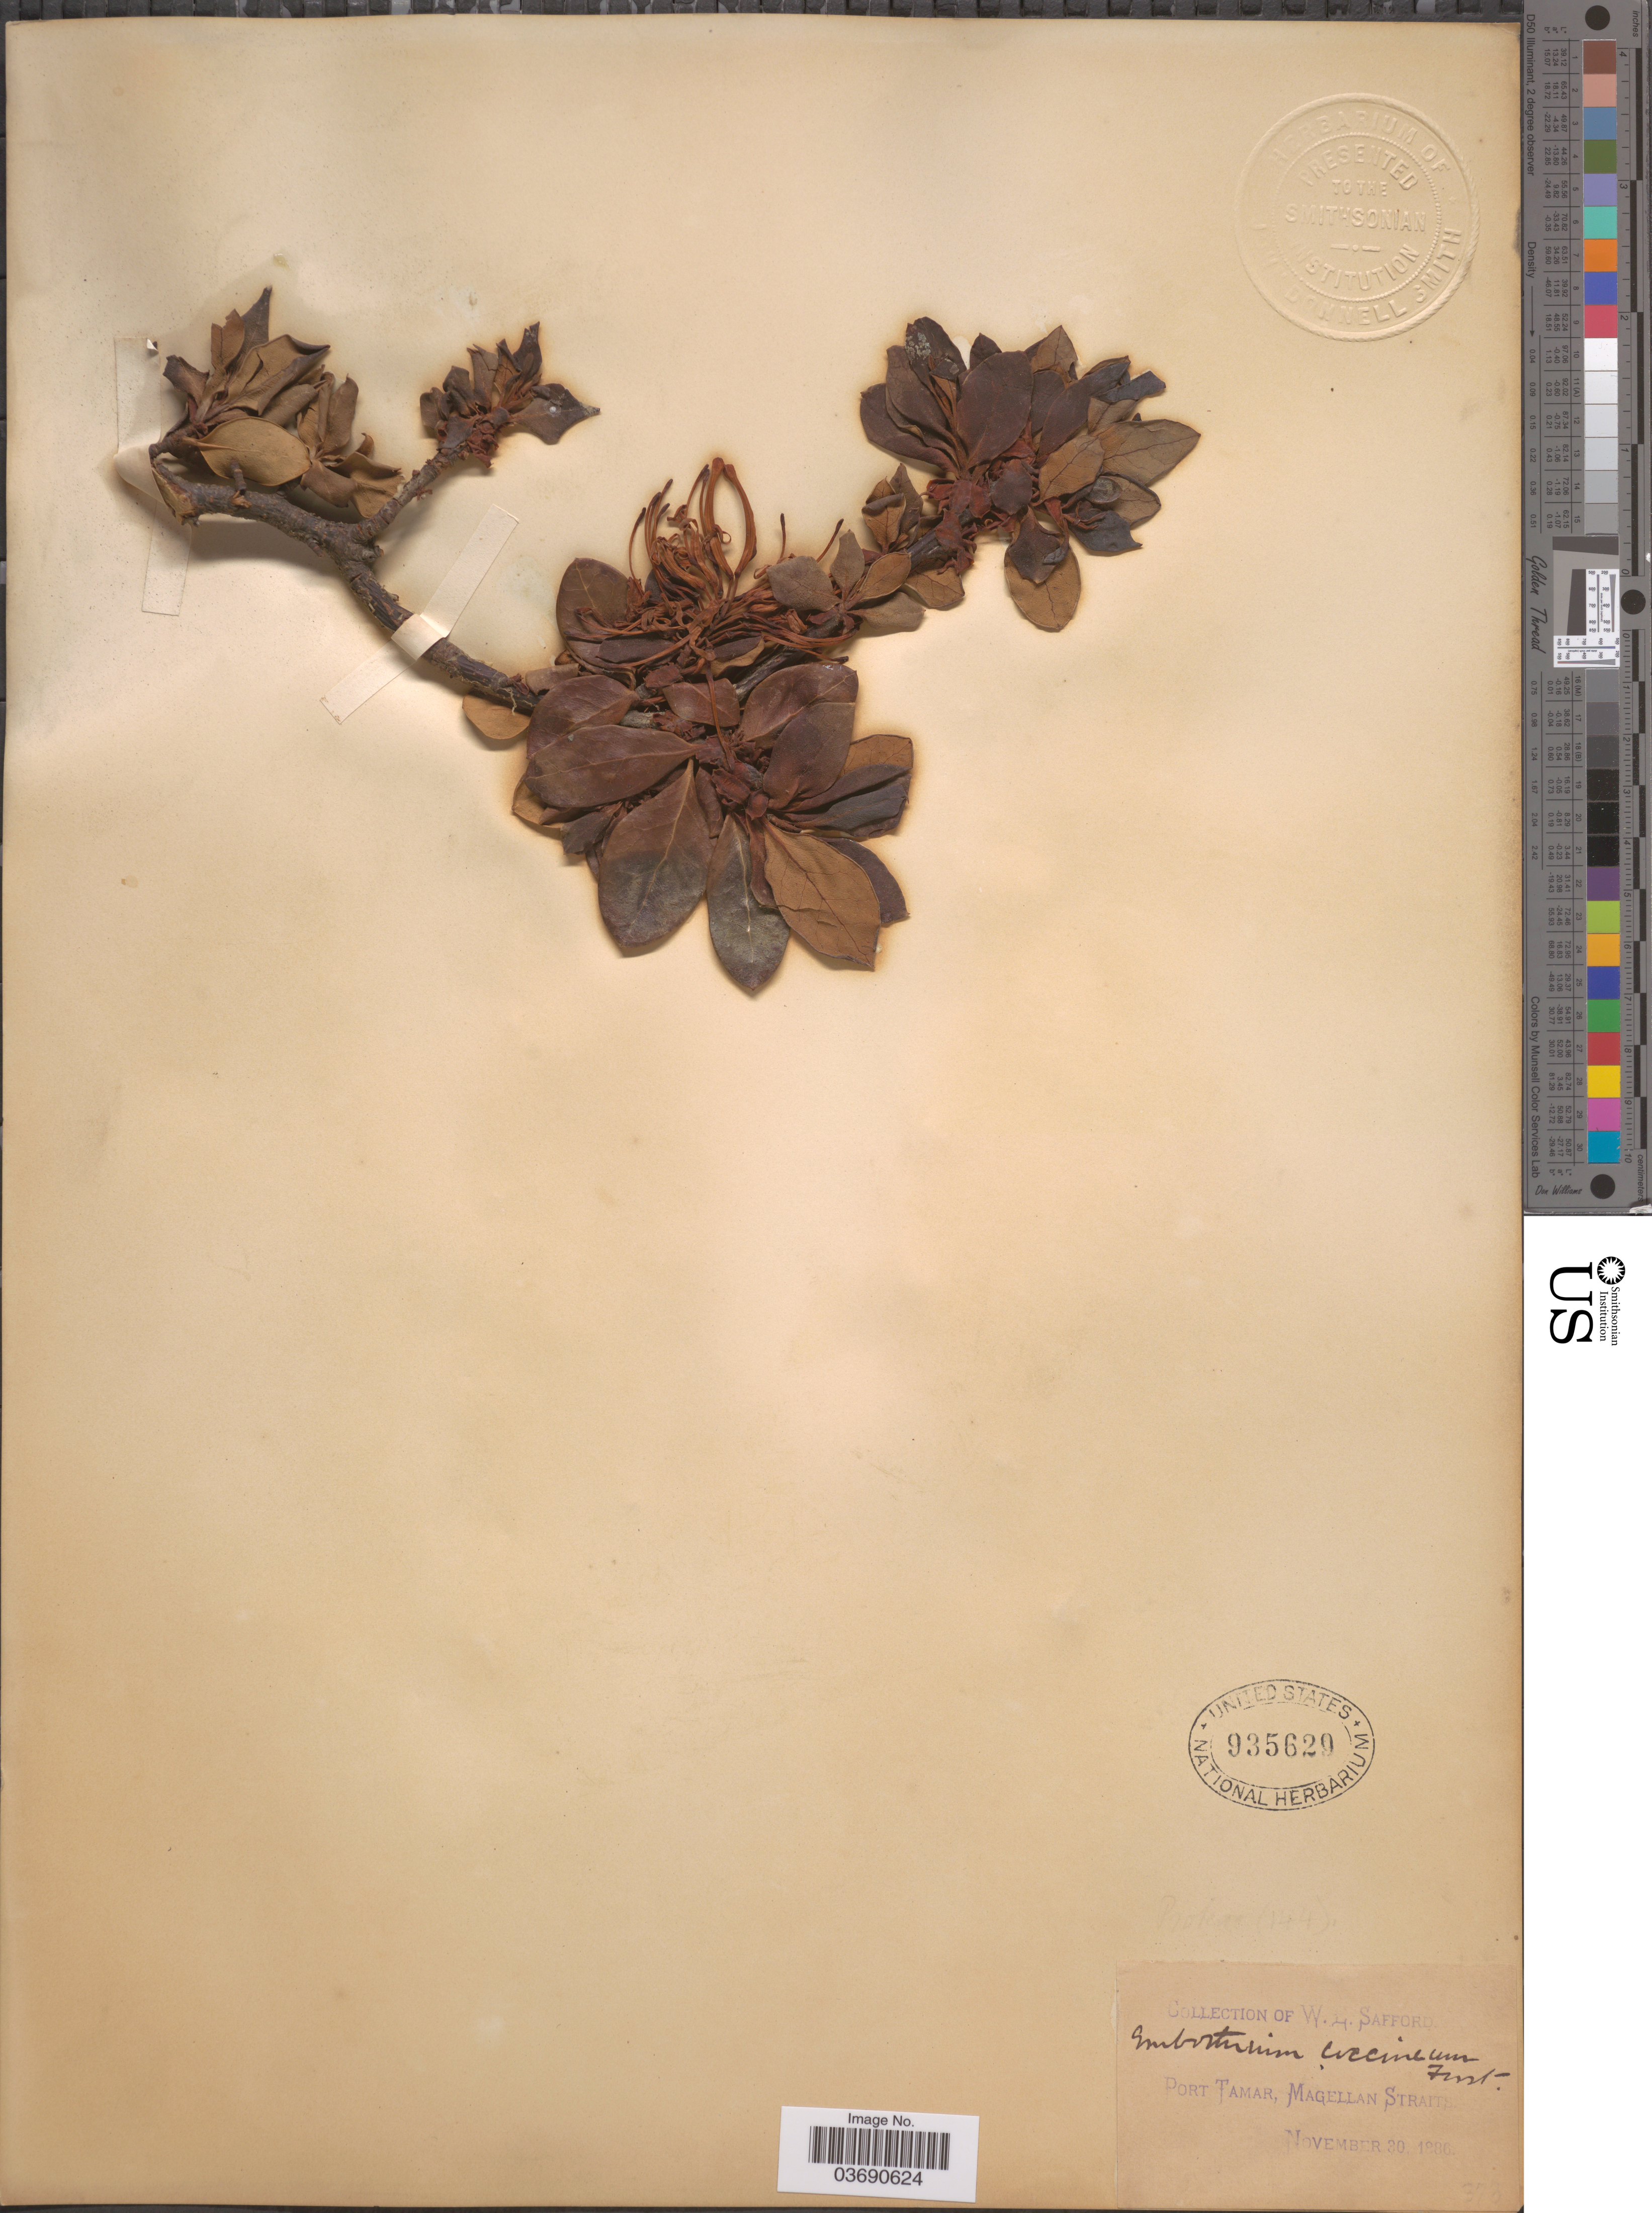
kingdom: Plantae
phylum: Tracheophyta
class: Magnoliopsida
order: Proteales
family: Proteaceae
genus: Embothrium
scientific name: Embothrium coccineum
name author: J.R. Forst. & G. Forst.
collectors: W. E. Safford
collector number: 373*?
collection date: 1886-11-30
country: Chile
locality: Port Tamar, Magellan Straits.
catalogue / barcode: US 935629